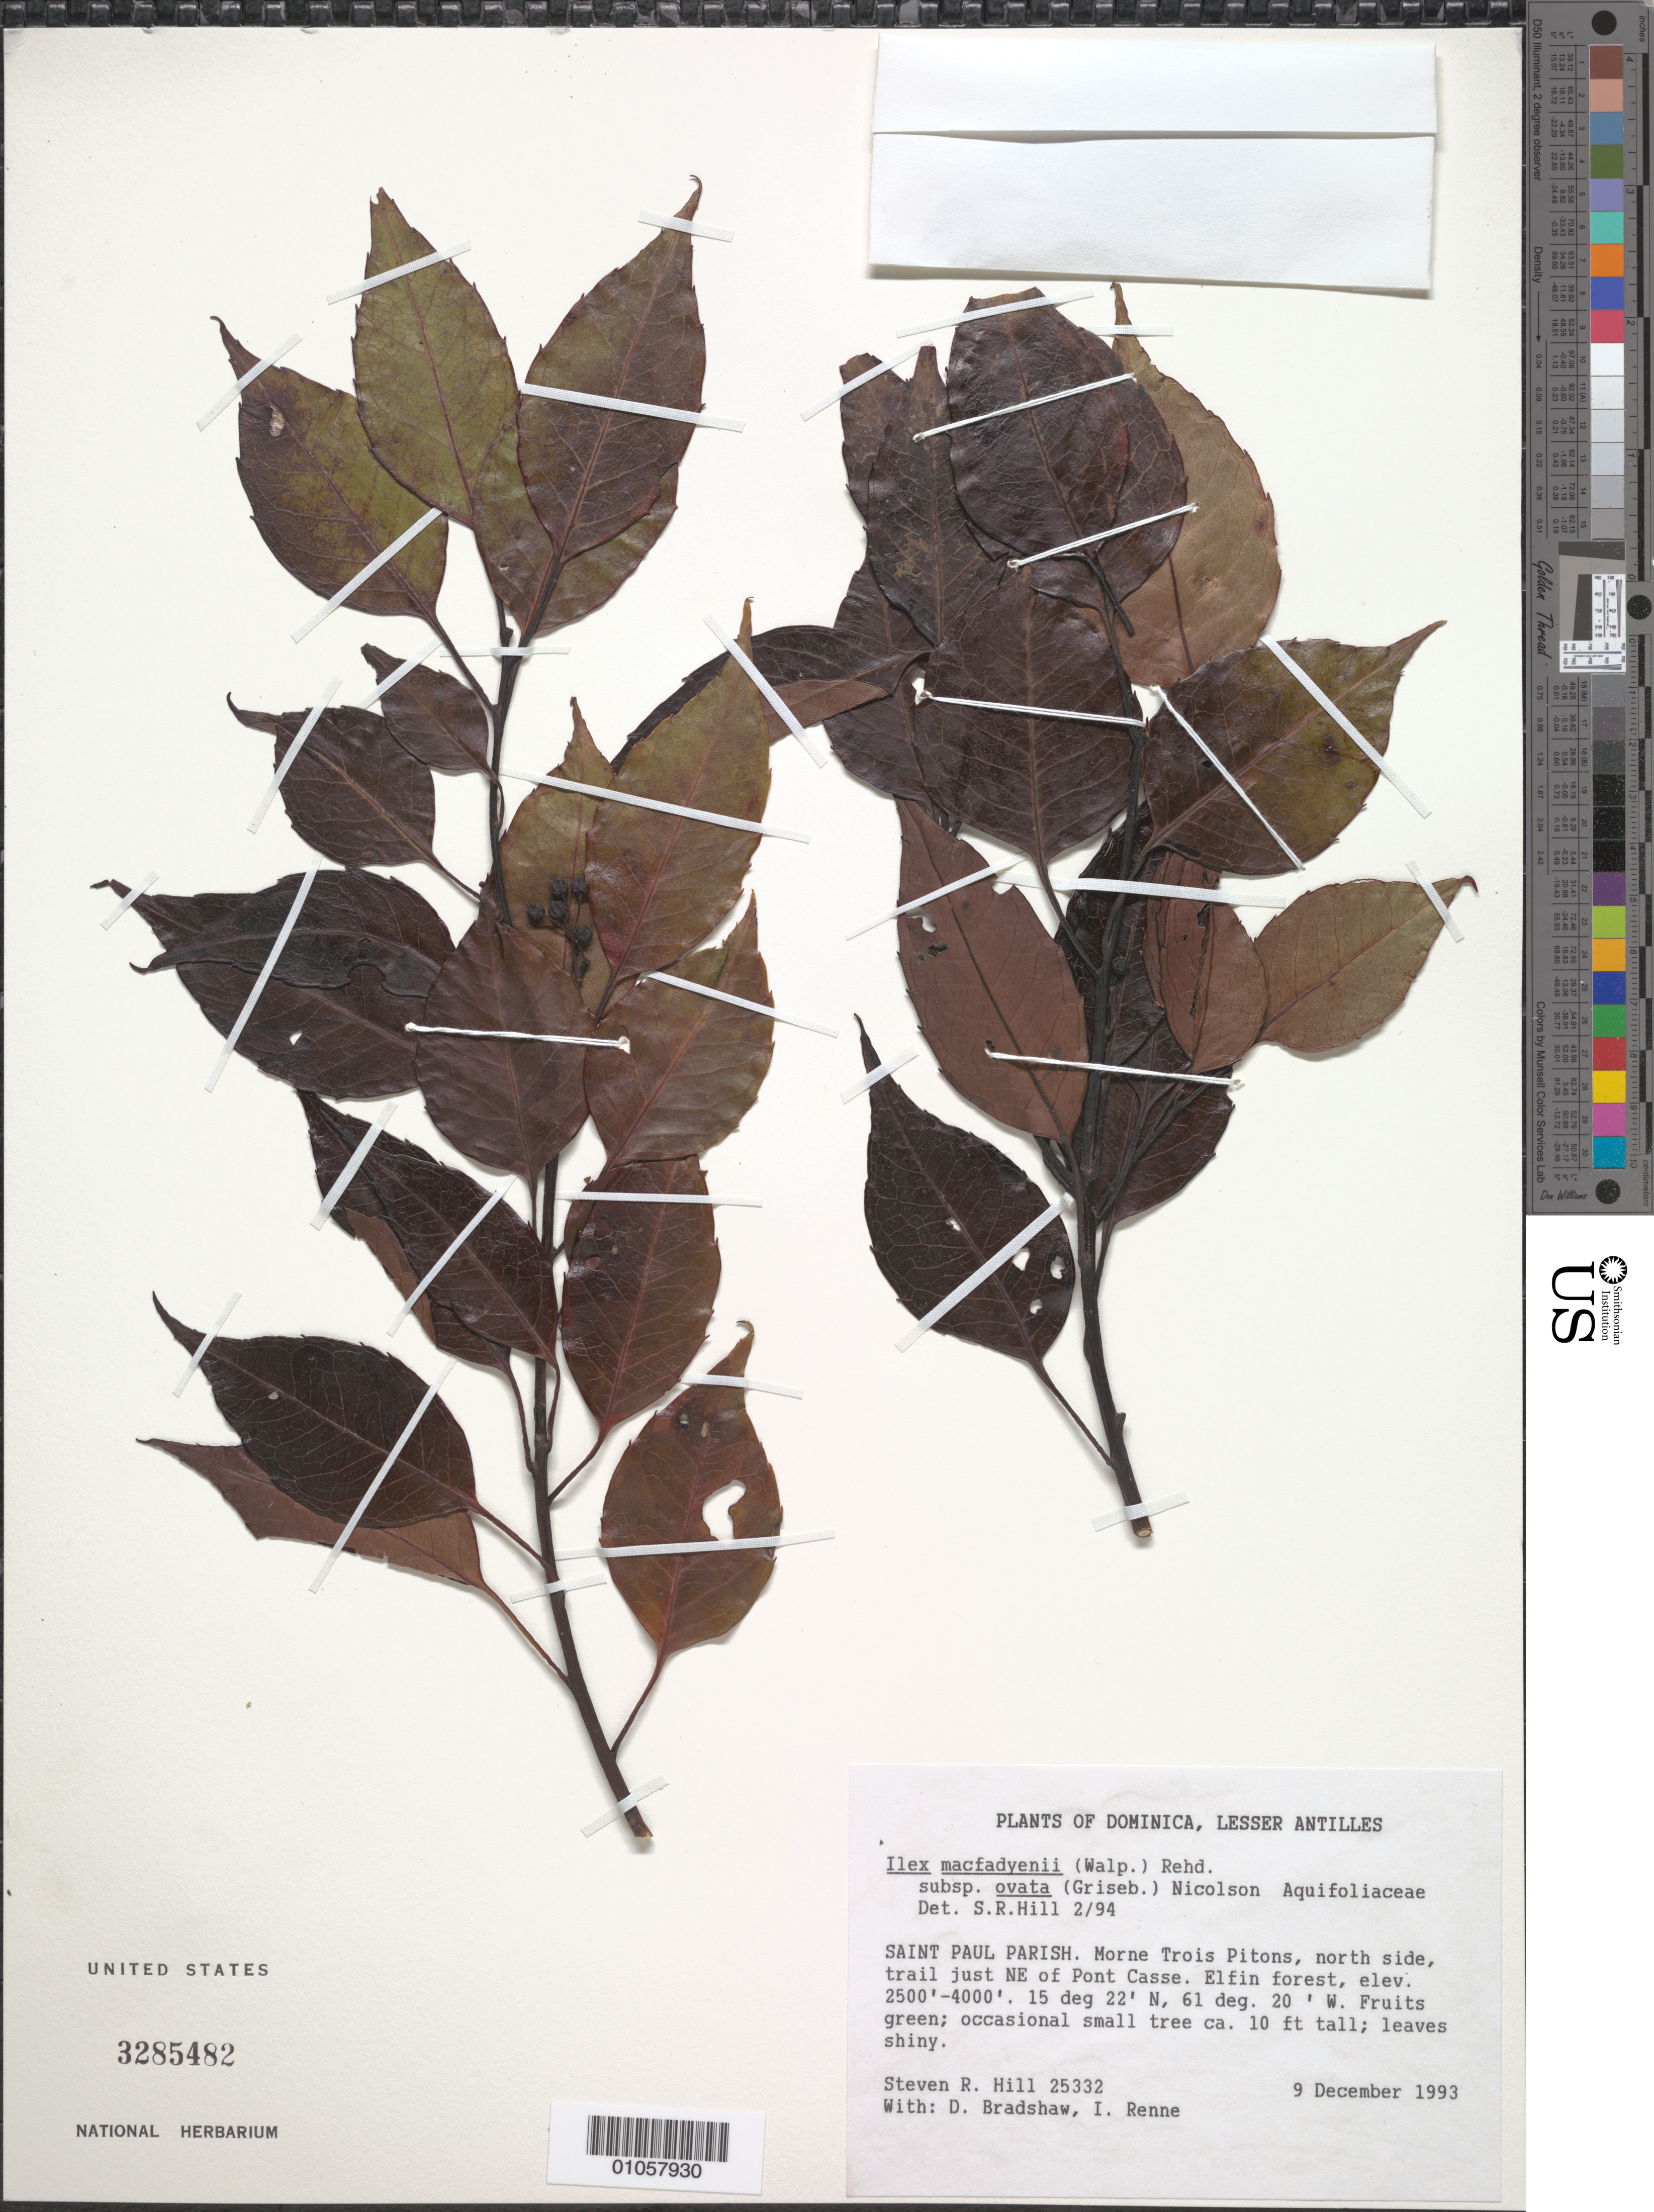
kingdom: Plantae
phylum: Tracheophyta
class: Magnoliopsida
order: Aquifoliales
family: Aquifoliaceae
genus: Ilex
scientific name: Ilex macfaydenii subsp. ovata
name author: (Griseb.) Nicolson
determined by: Hill, Steven R.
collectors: S. R. Hill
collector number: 25332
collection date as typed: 09 Dec 1993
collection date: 1993-12-09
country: Dominica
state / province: St. Paul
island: Dominica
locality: Morne Trois Pitons, north side, trail just NE of Pont Casse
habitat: Elfin forest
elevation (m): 762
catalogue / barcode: US 3285482